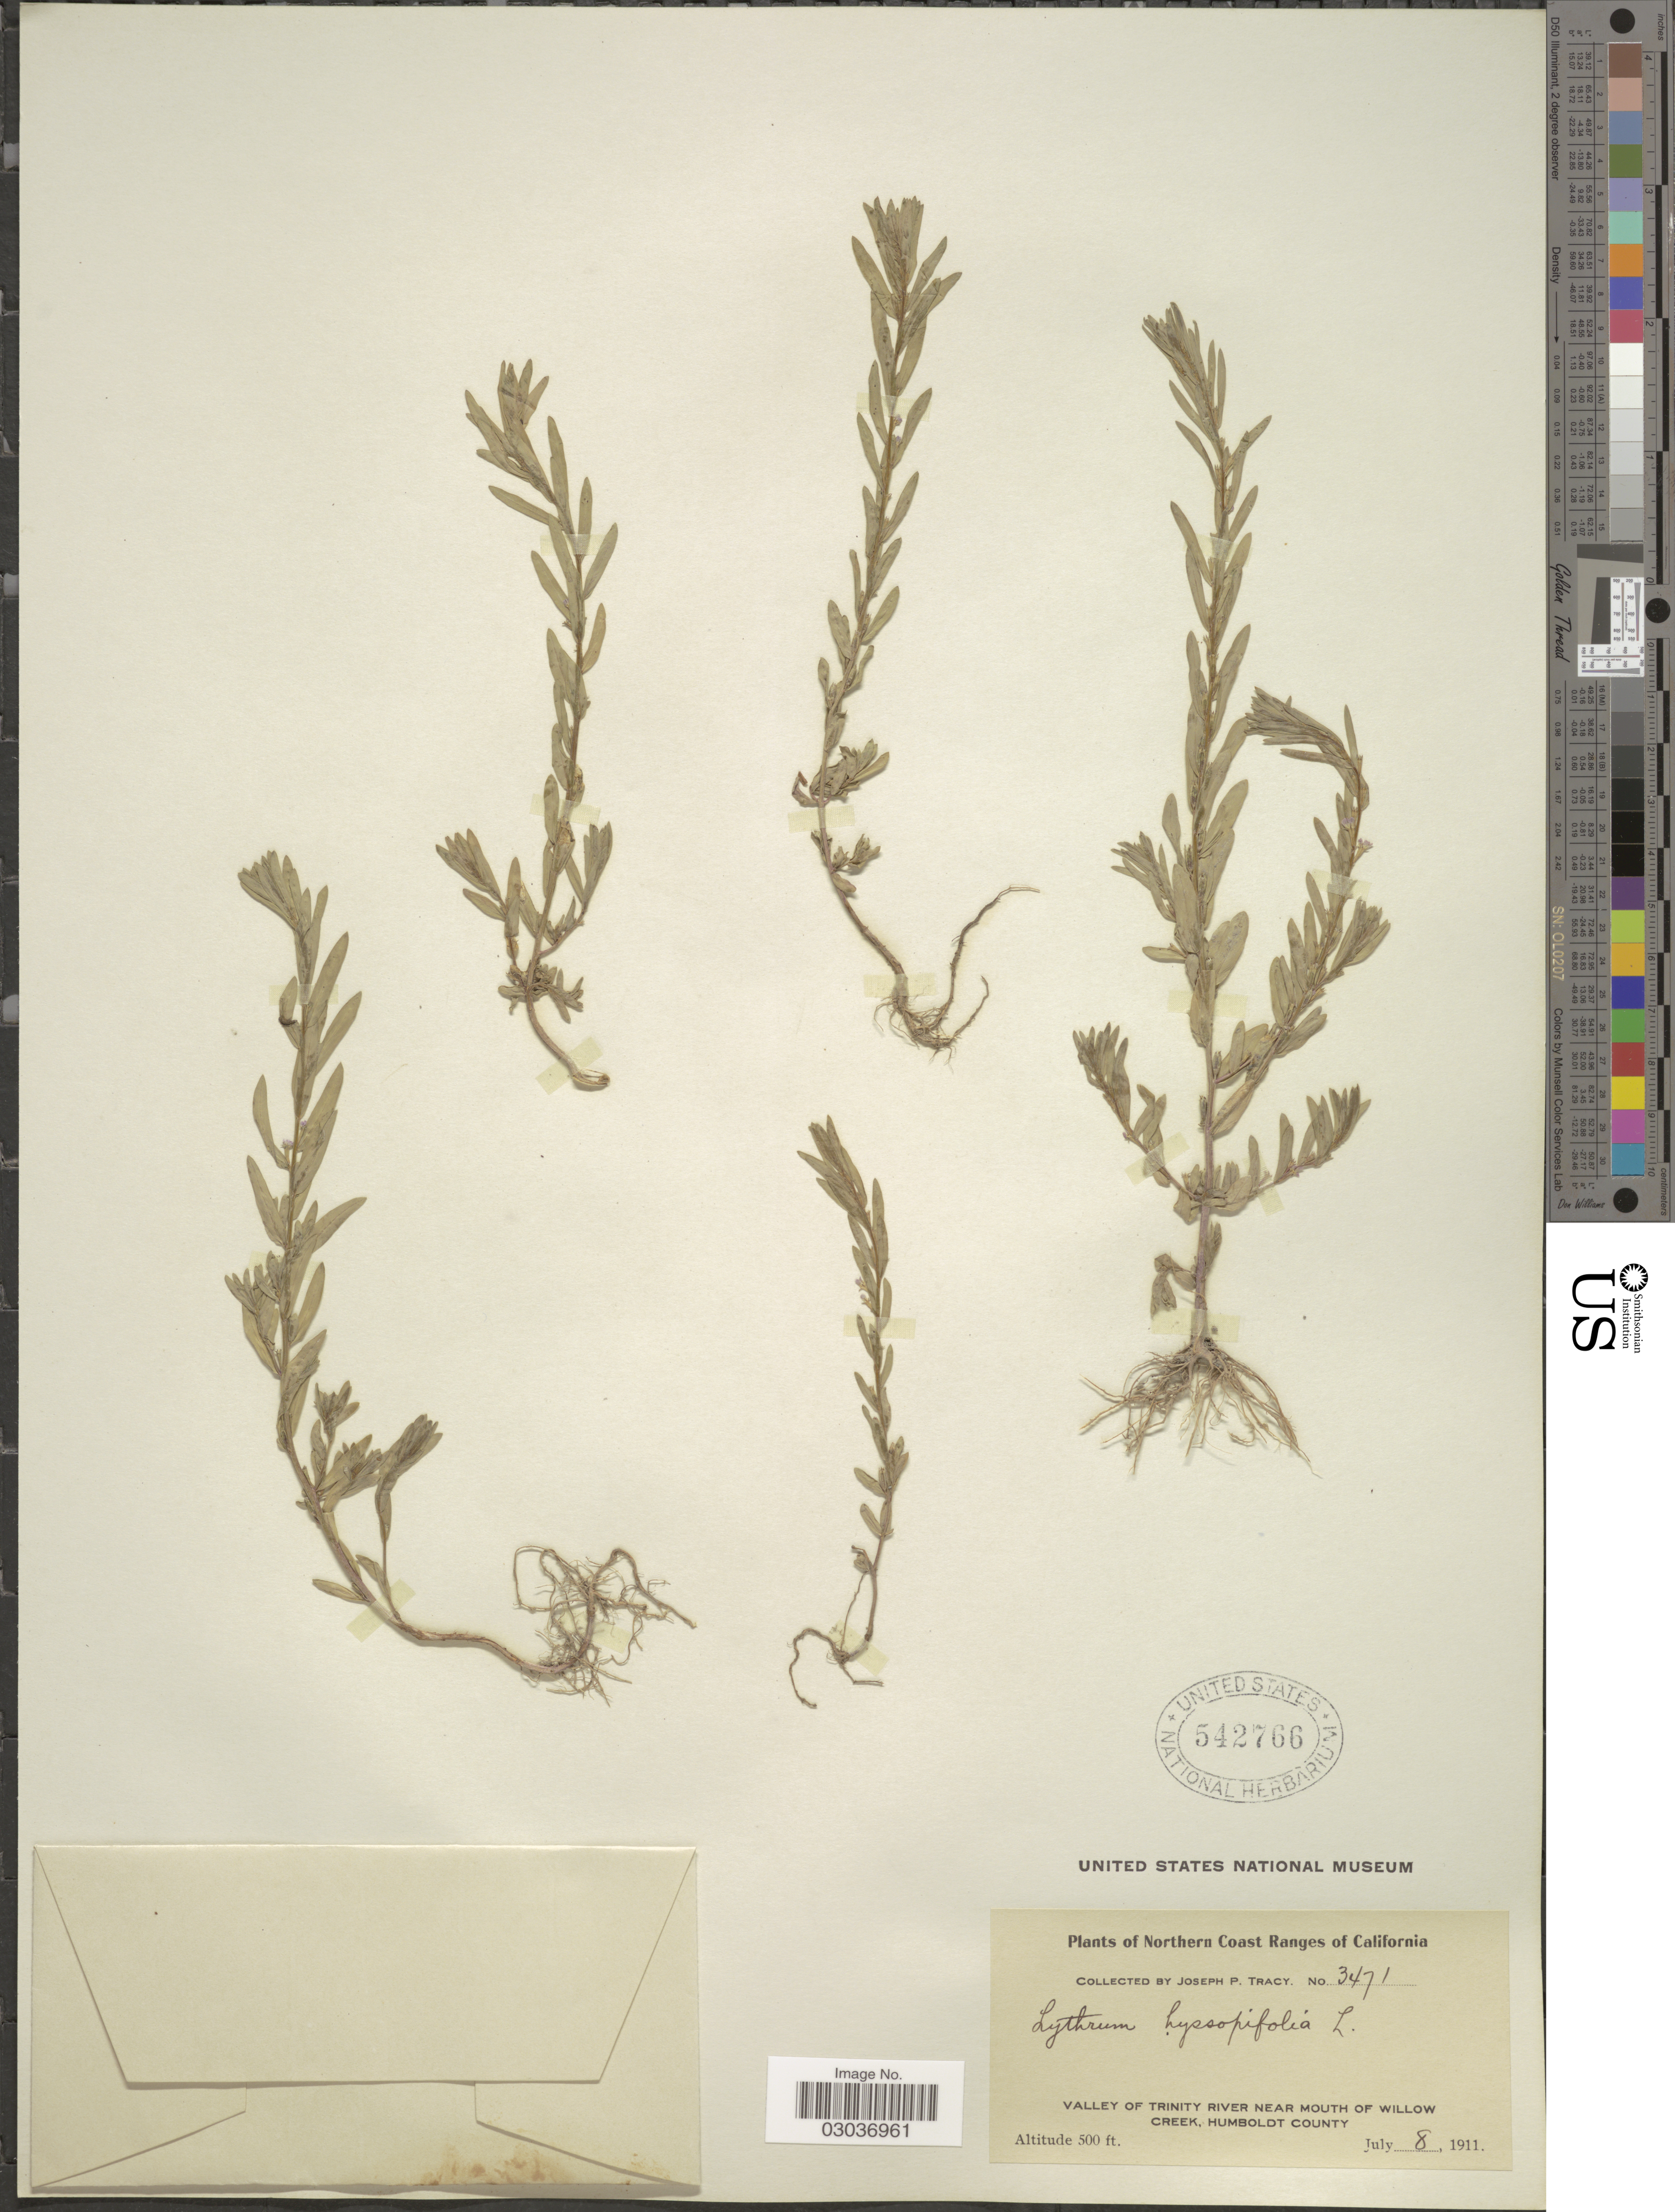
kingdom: Plantae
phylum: Tracheophyta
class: Magnoliopsida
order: Myrtales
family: Lythraceae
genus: Lythrum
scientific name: Lythrum hyssopifolia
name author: L.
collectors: J. Tracy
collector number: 3471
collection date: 1911-07-08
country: United States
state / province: California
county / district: Humboldt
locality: Northern Coast Ranges of California, Valley of Trinity River near Mouth of Willow Creek, Humboldt County.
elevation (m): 152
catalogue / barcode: US 542766